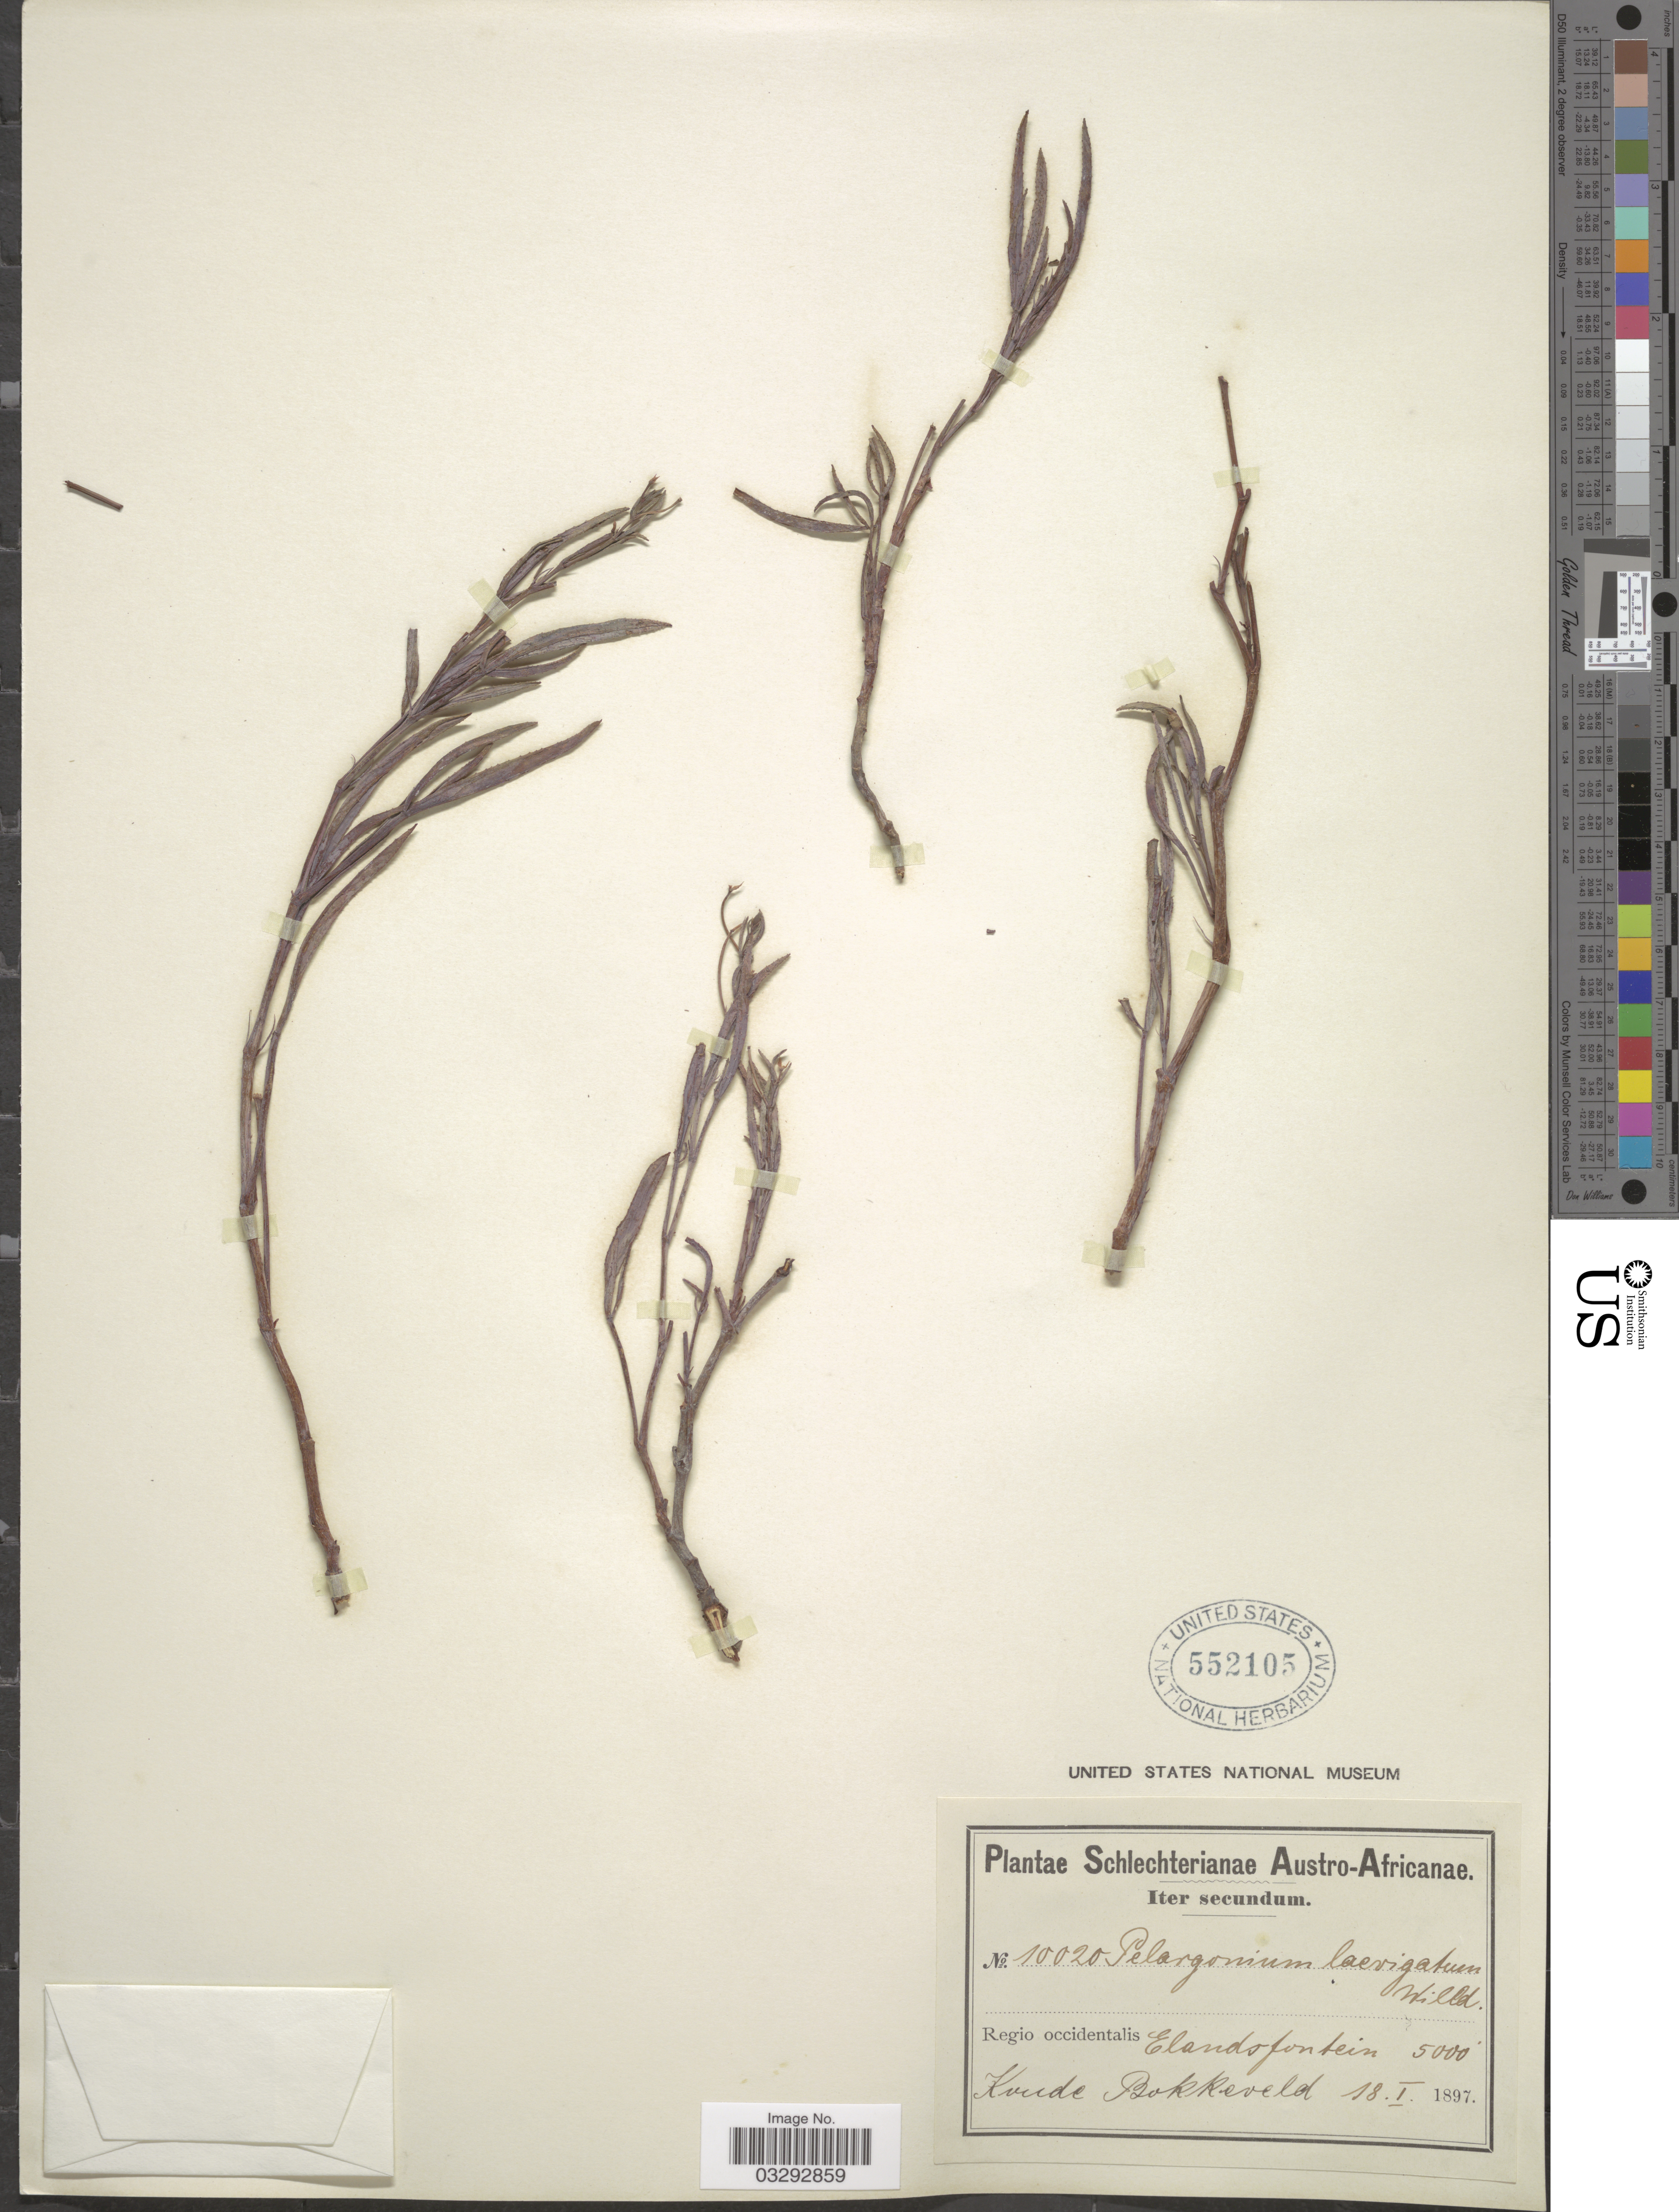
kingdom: Plantae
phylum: Tracheophyta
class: Magnoliopsida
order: Geraniales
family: Geraniaceae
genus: Pelargonium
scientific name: Pelargonium laevigatum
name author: Willd.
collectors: Schlechter, --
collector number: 10020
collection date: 1897-01-18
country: South Africa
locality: Austro-Africanae, Regio occidentalis, Elandsfontein, Koude Bokkeveld.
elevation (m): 1524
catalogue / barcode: US 552105